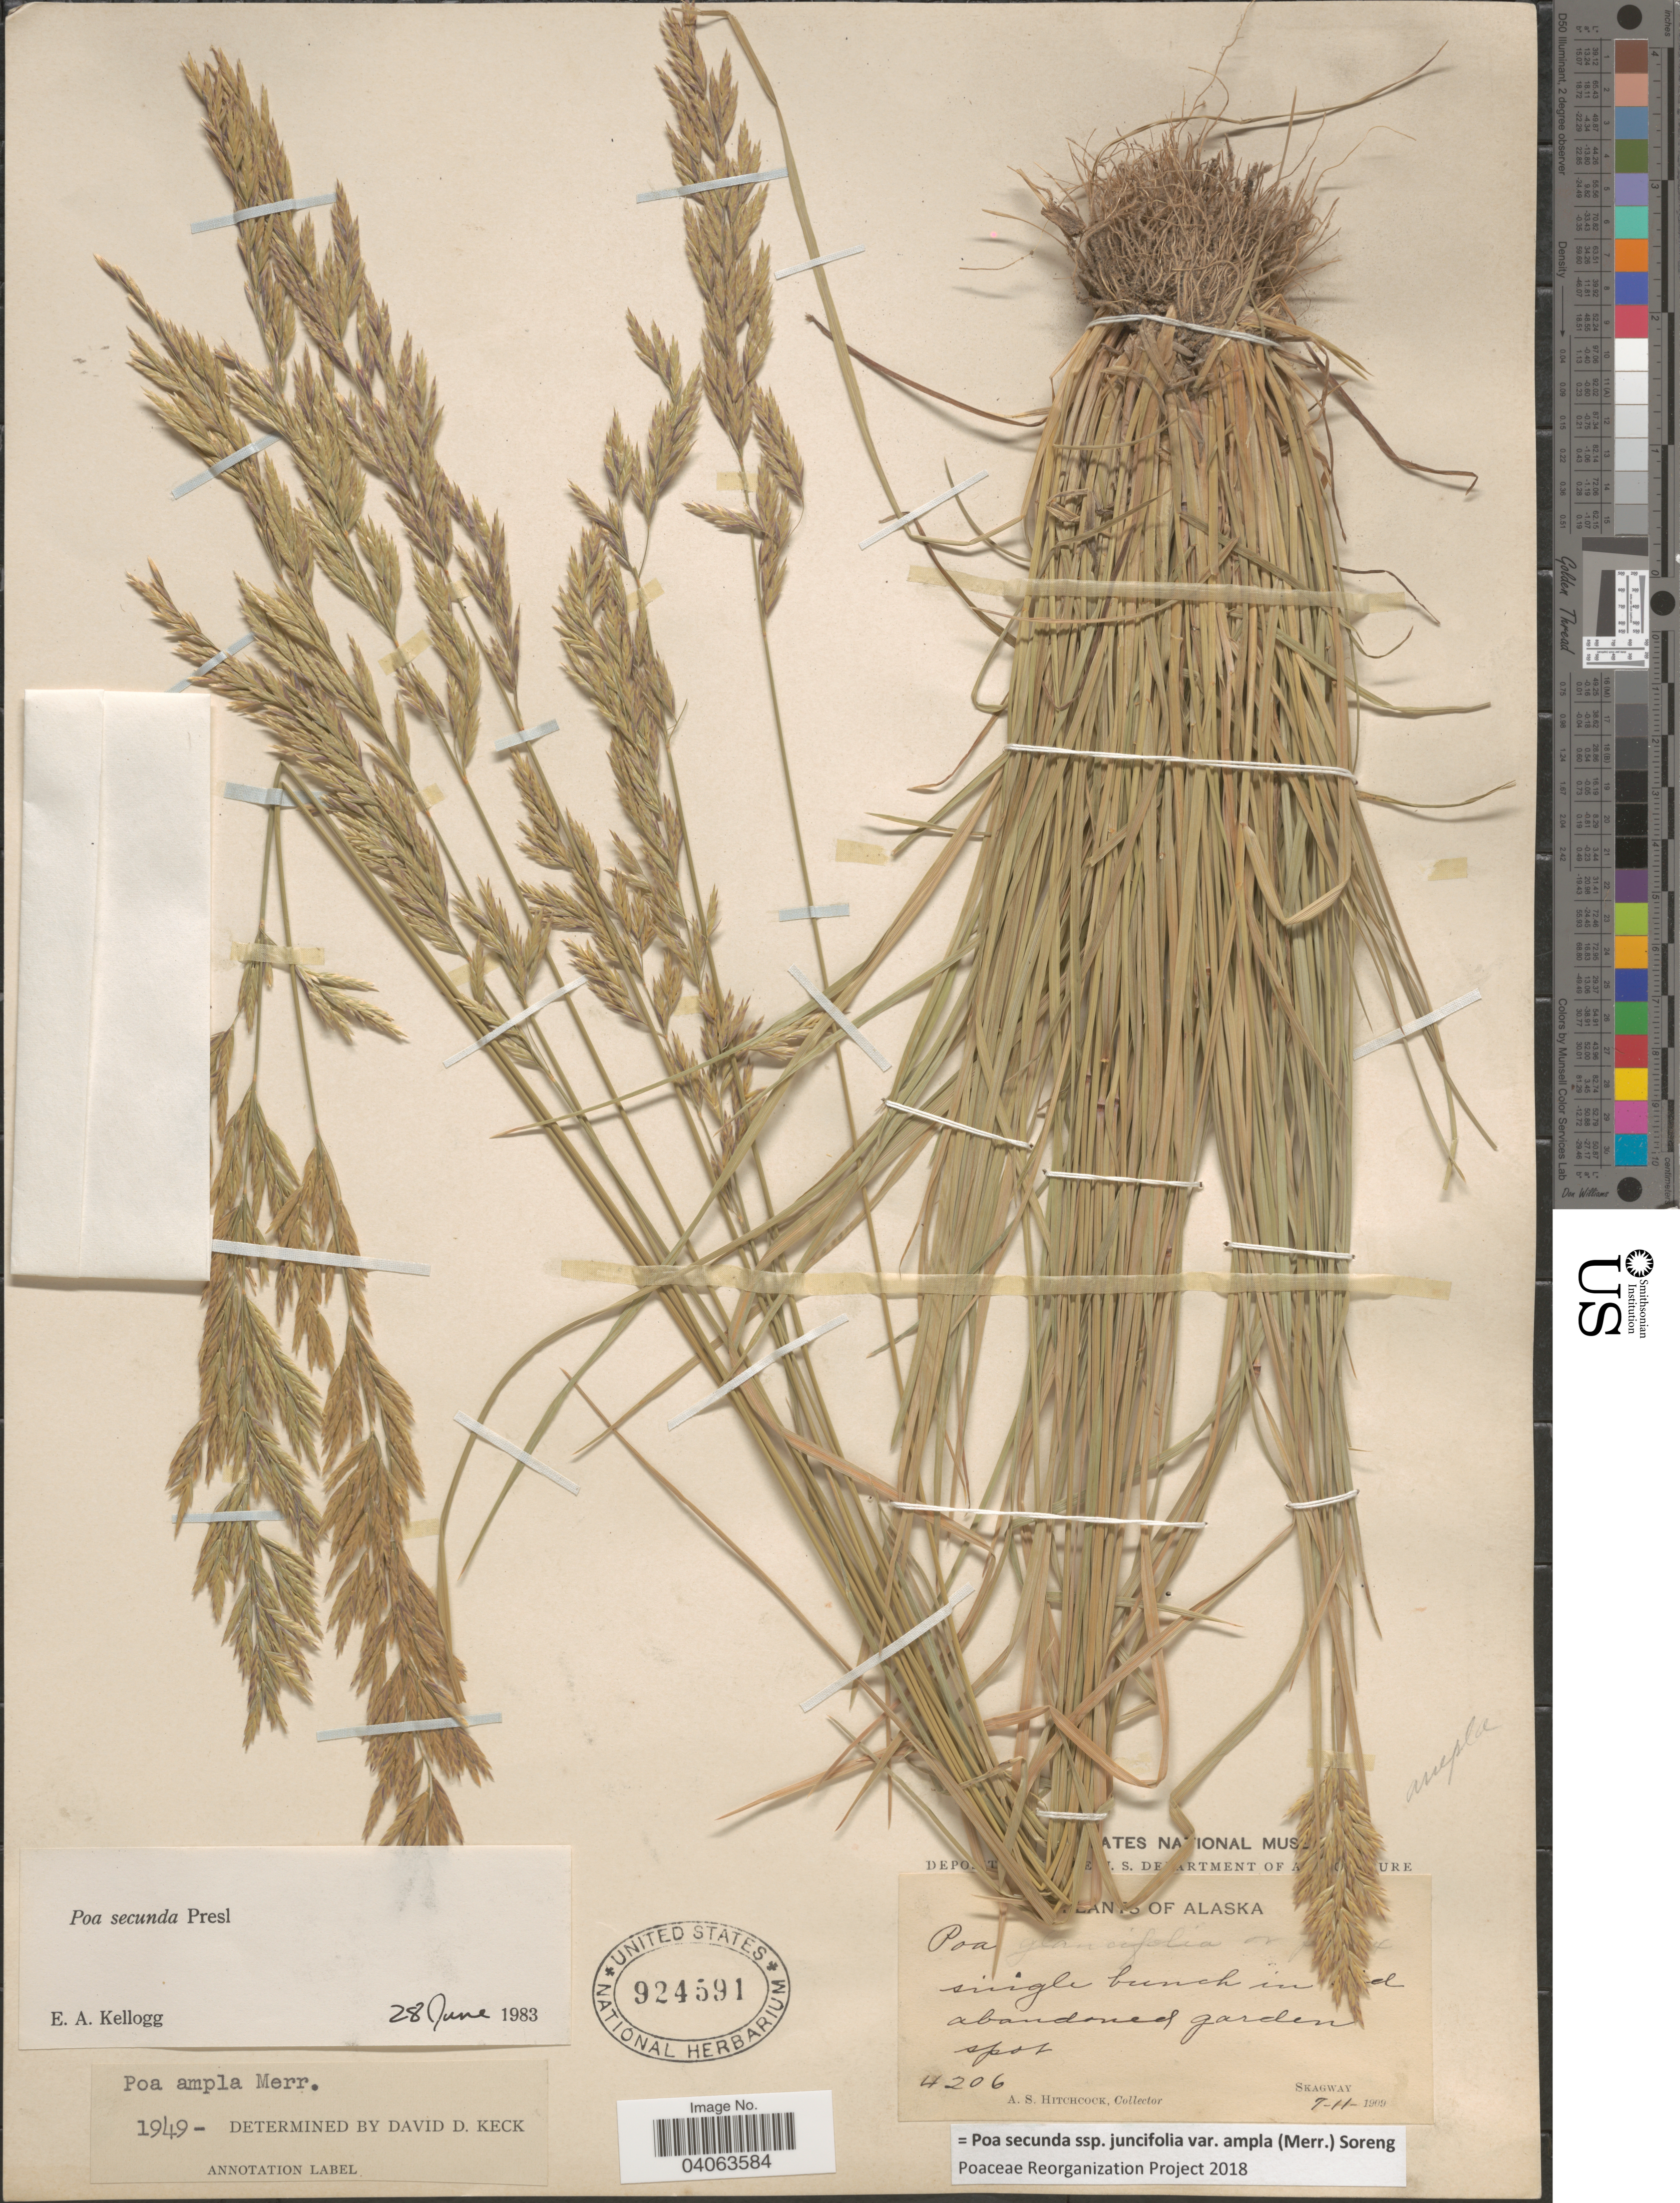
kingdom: Plantae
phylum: Tracheophyta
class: Liliopsida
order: Poales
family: Poaceae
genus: Poa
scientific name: Poa secunda subsp. juncifolia var. ampla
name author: (Merr.) Soreng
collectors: A. S. Hitchcock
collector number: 4206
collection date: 1909-07-11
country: United States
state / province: Alaska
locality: Abandoned garden spot, Skagway.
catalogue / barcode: US 924591